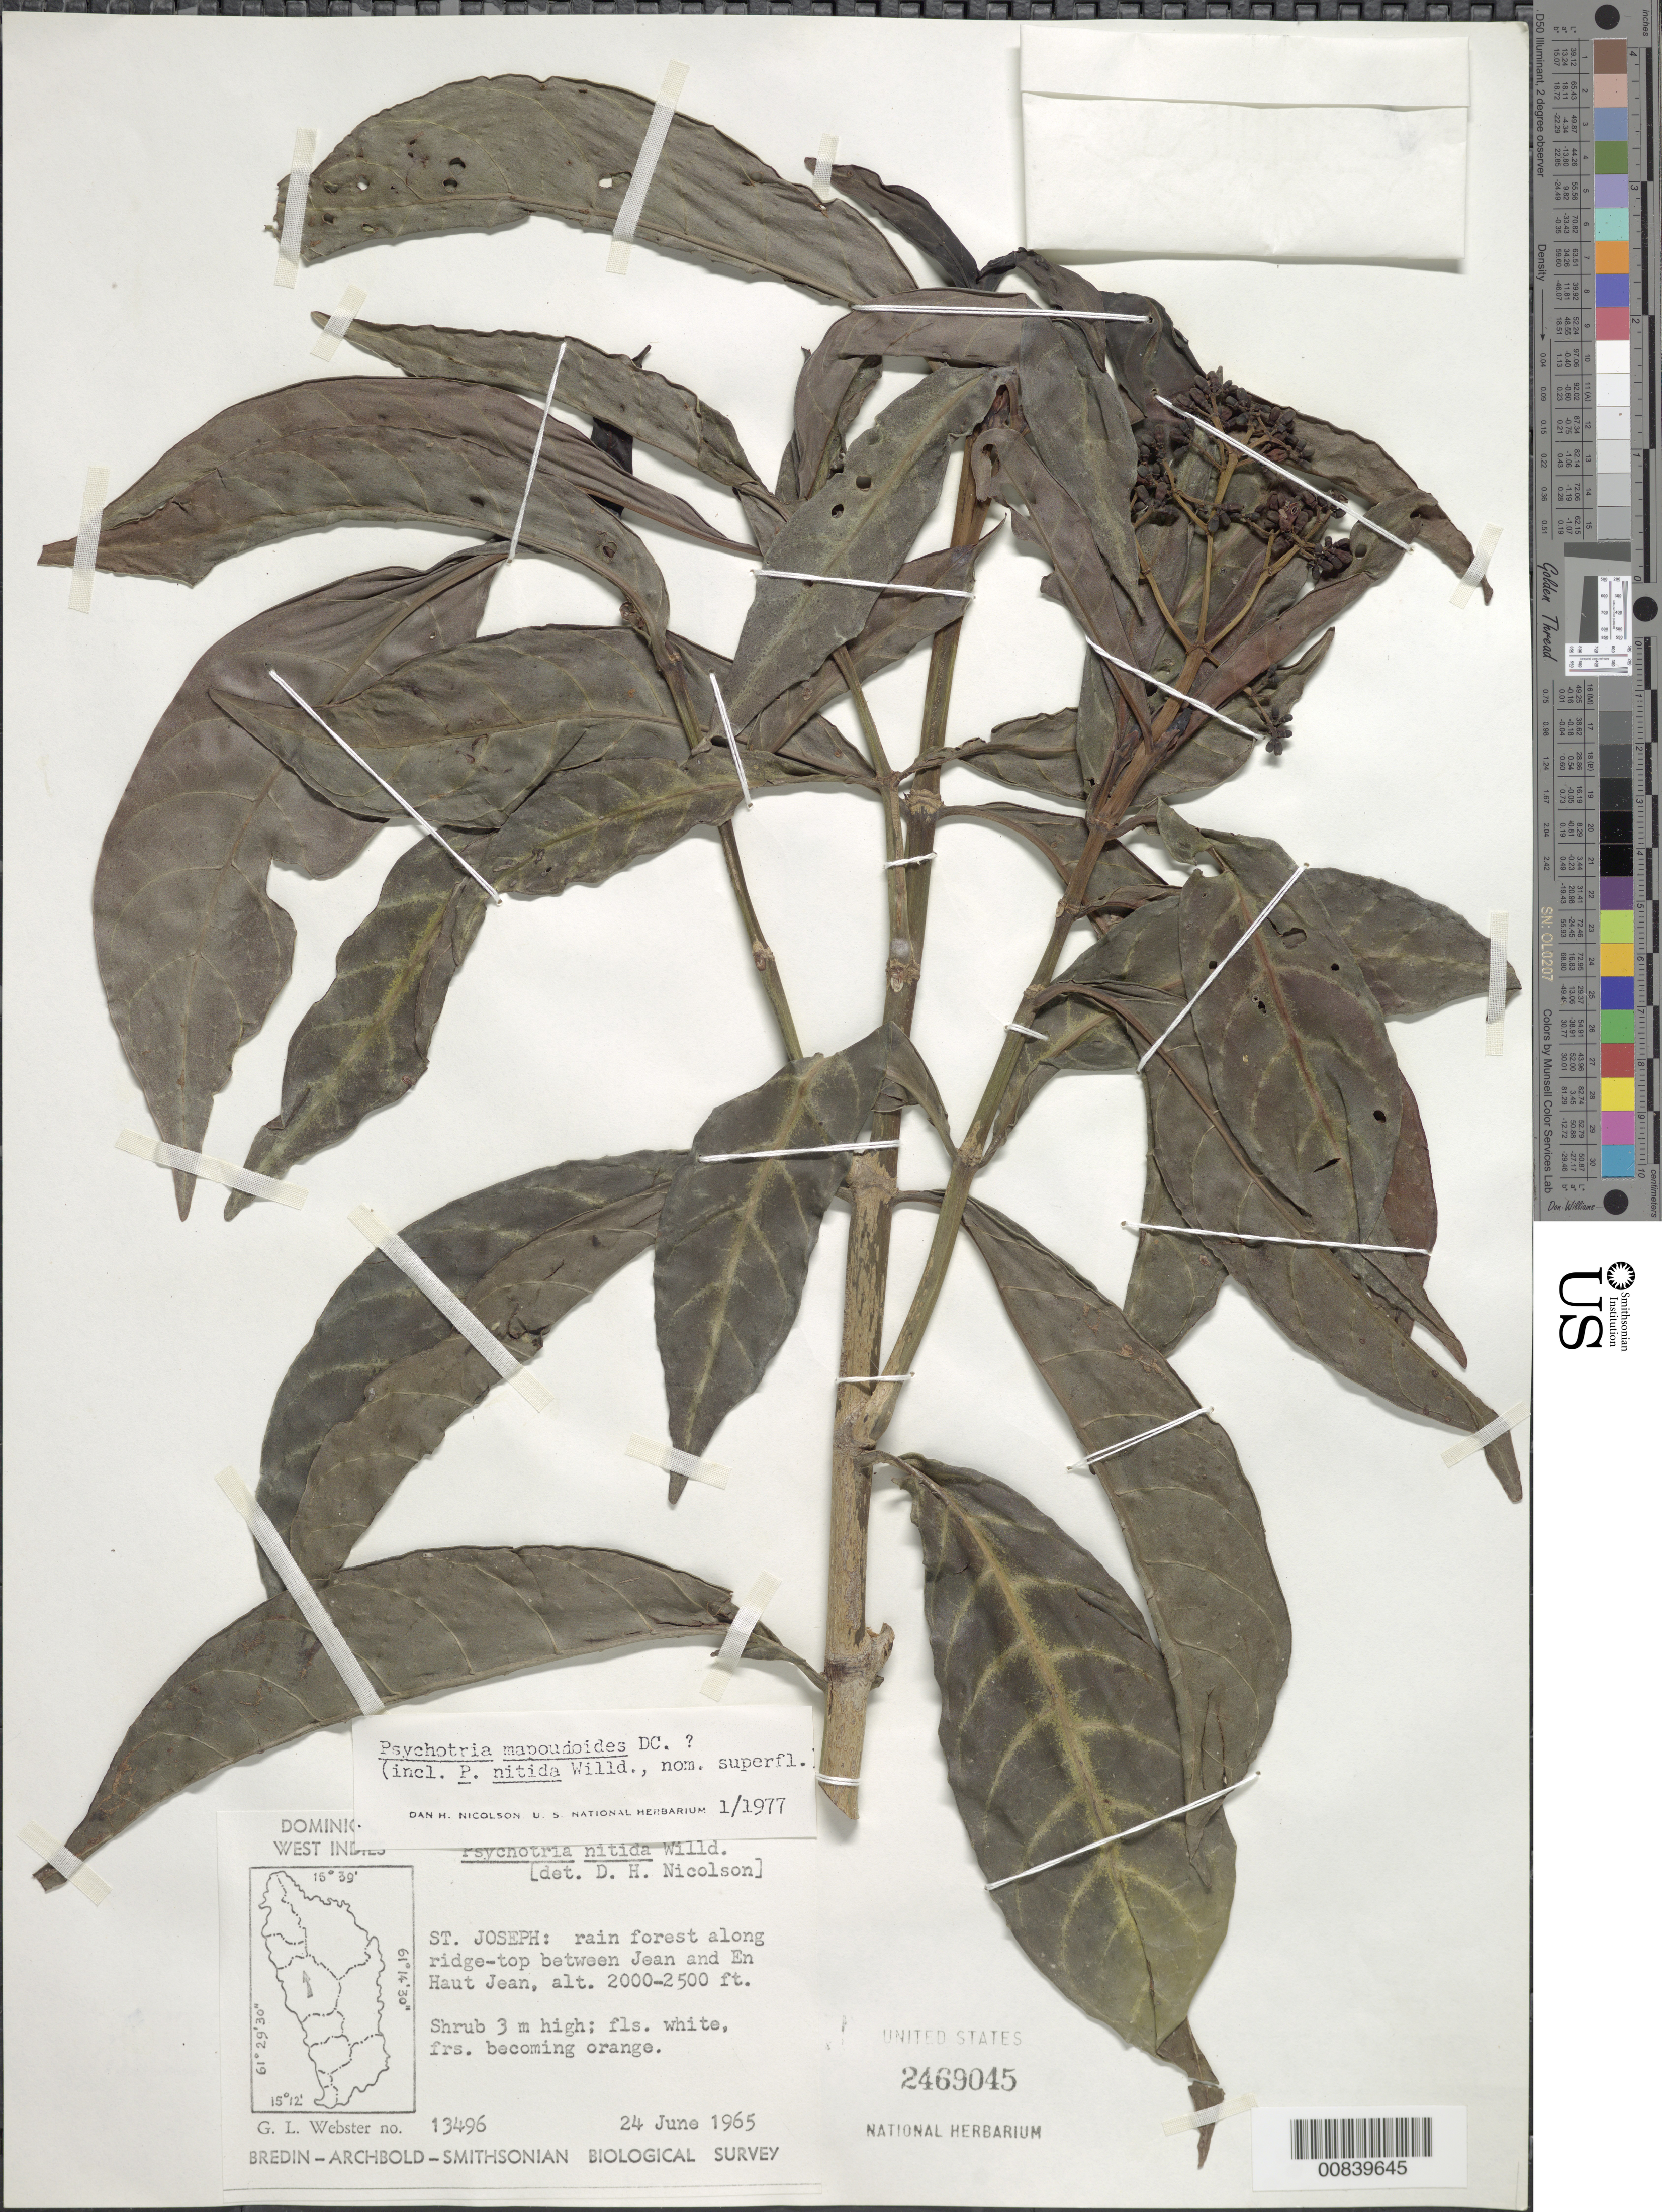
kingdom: Plantae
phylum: Tracheophyta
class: Magnoliopsida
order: Gentianales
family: Rubiaceae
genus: Psychotria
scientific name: Psychotria mapourioides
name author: DC.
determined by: Nicolson, Dan H.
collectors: G. L. Webster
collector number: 13496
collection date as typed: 24 Jun 1965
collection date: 1965-06-24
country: Dominica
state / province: St. Joseph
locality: Along ridge-top between Jean and En Haut Jean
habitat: Rainforest along ridge-top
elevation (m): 61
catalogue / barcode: US 2469045